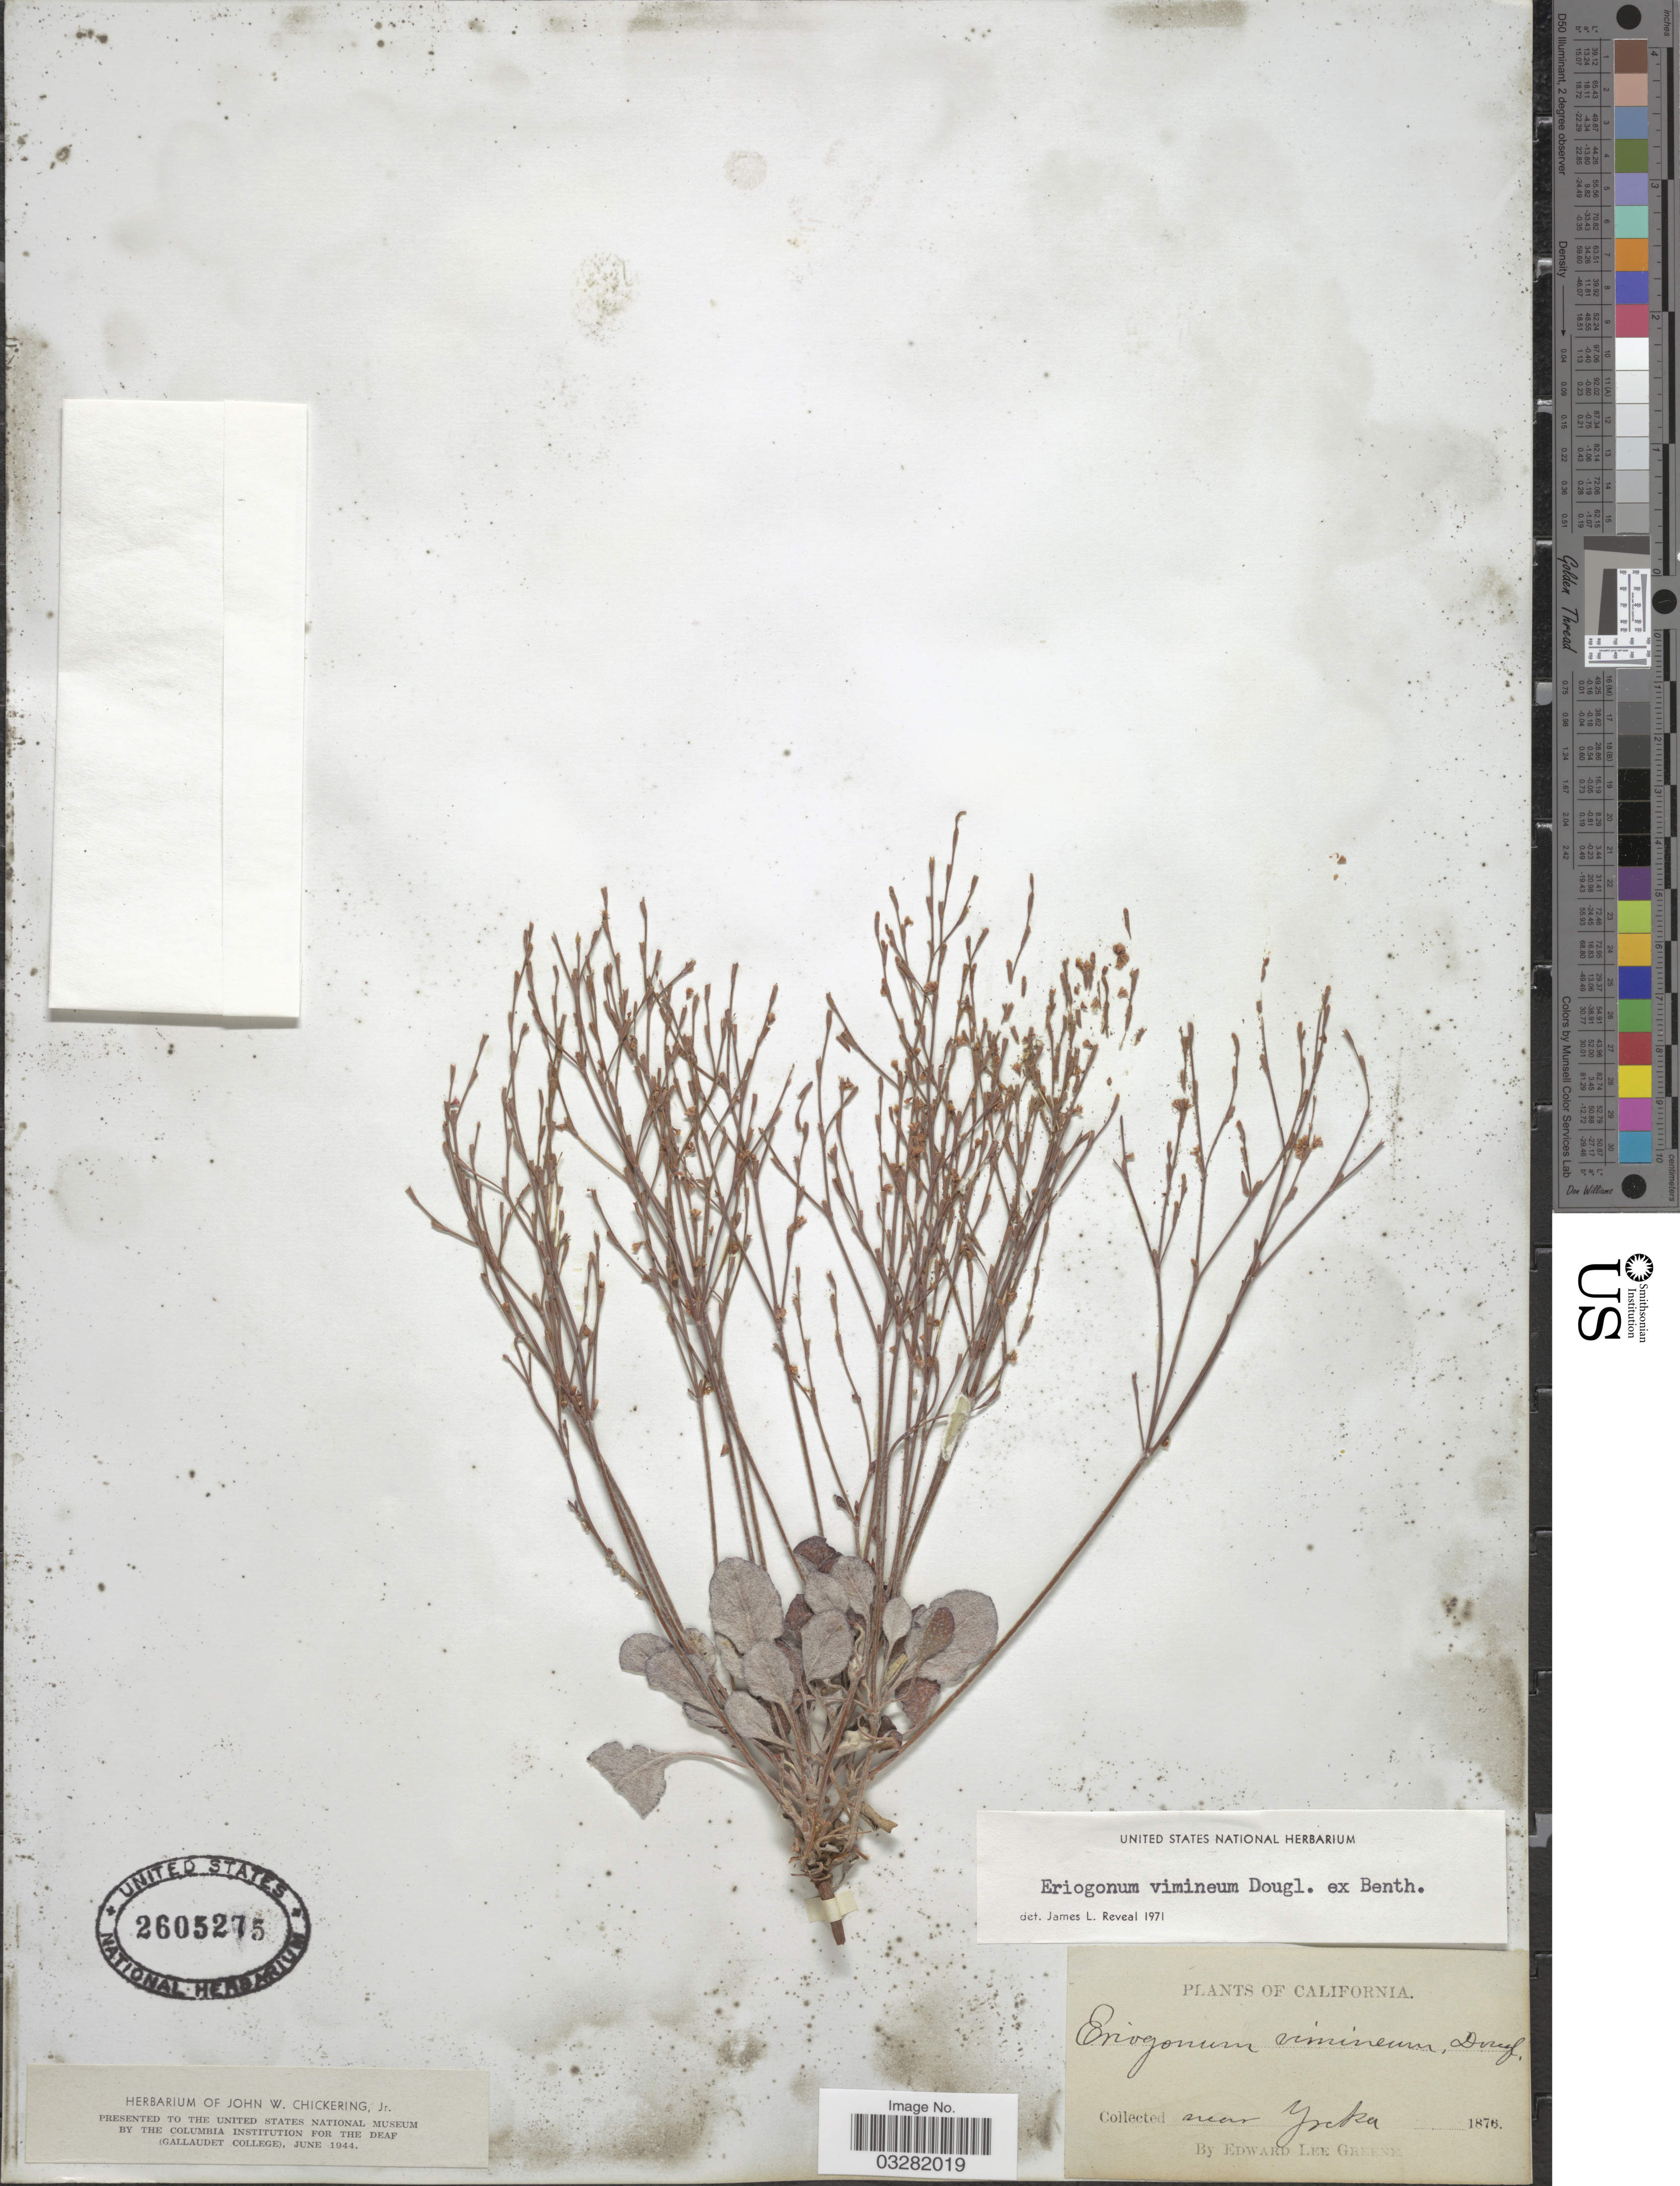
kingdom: Plantae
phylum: Tracheophyta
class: Magnoliopsida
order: Caryophyllales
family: Polygonaceae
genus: Eriogonum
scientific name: Eriogonum vimineum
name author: Douglas ex Benth.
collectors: E. L. Greene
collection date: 1876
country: United States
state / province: California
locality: Near Yreka.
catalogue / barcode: US 2605275